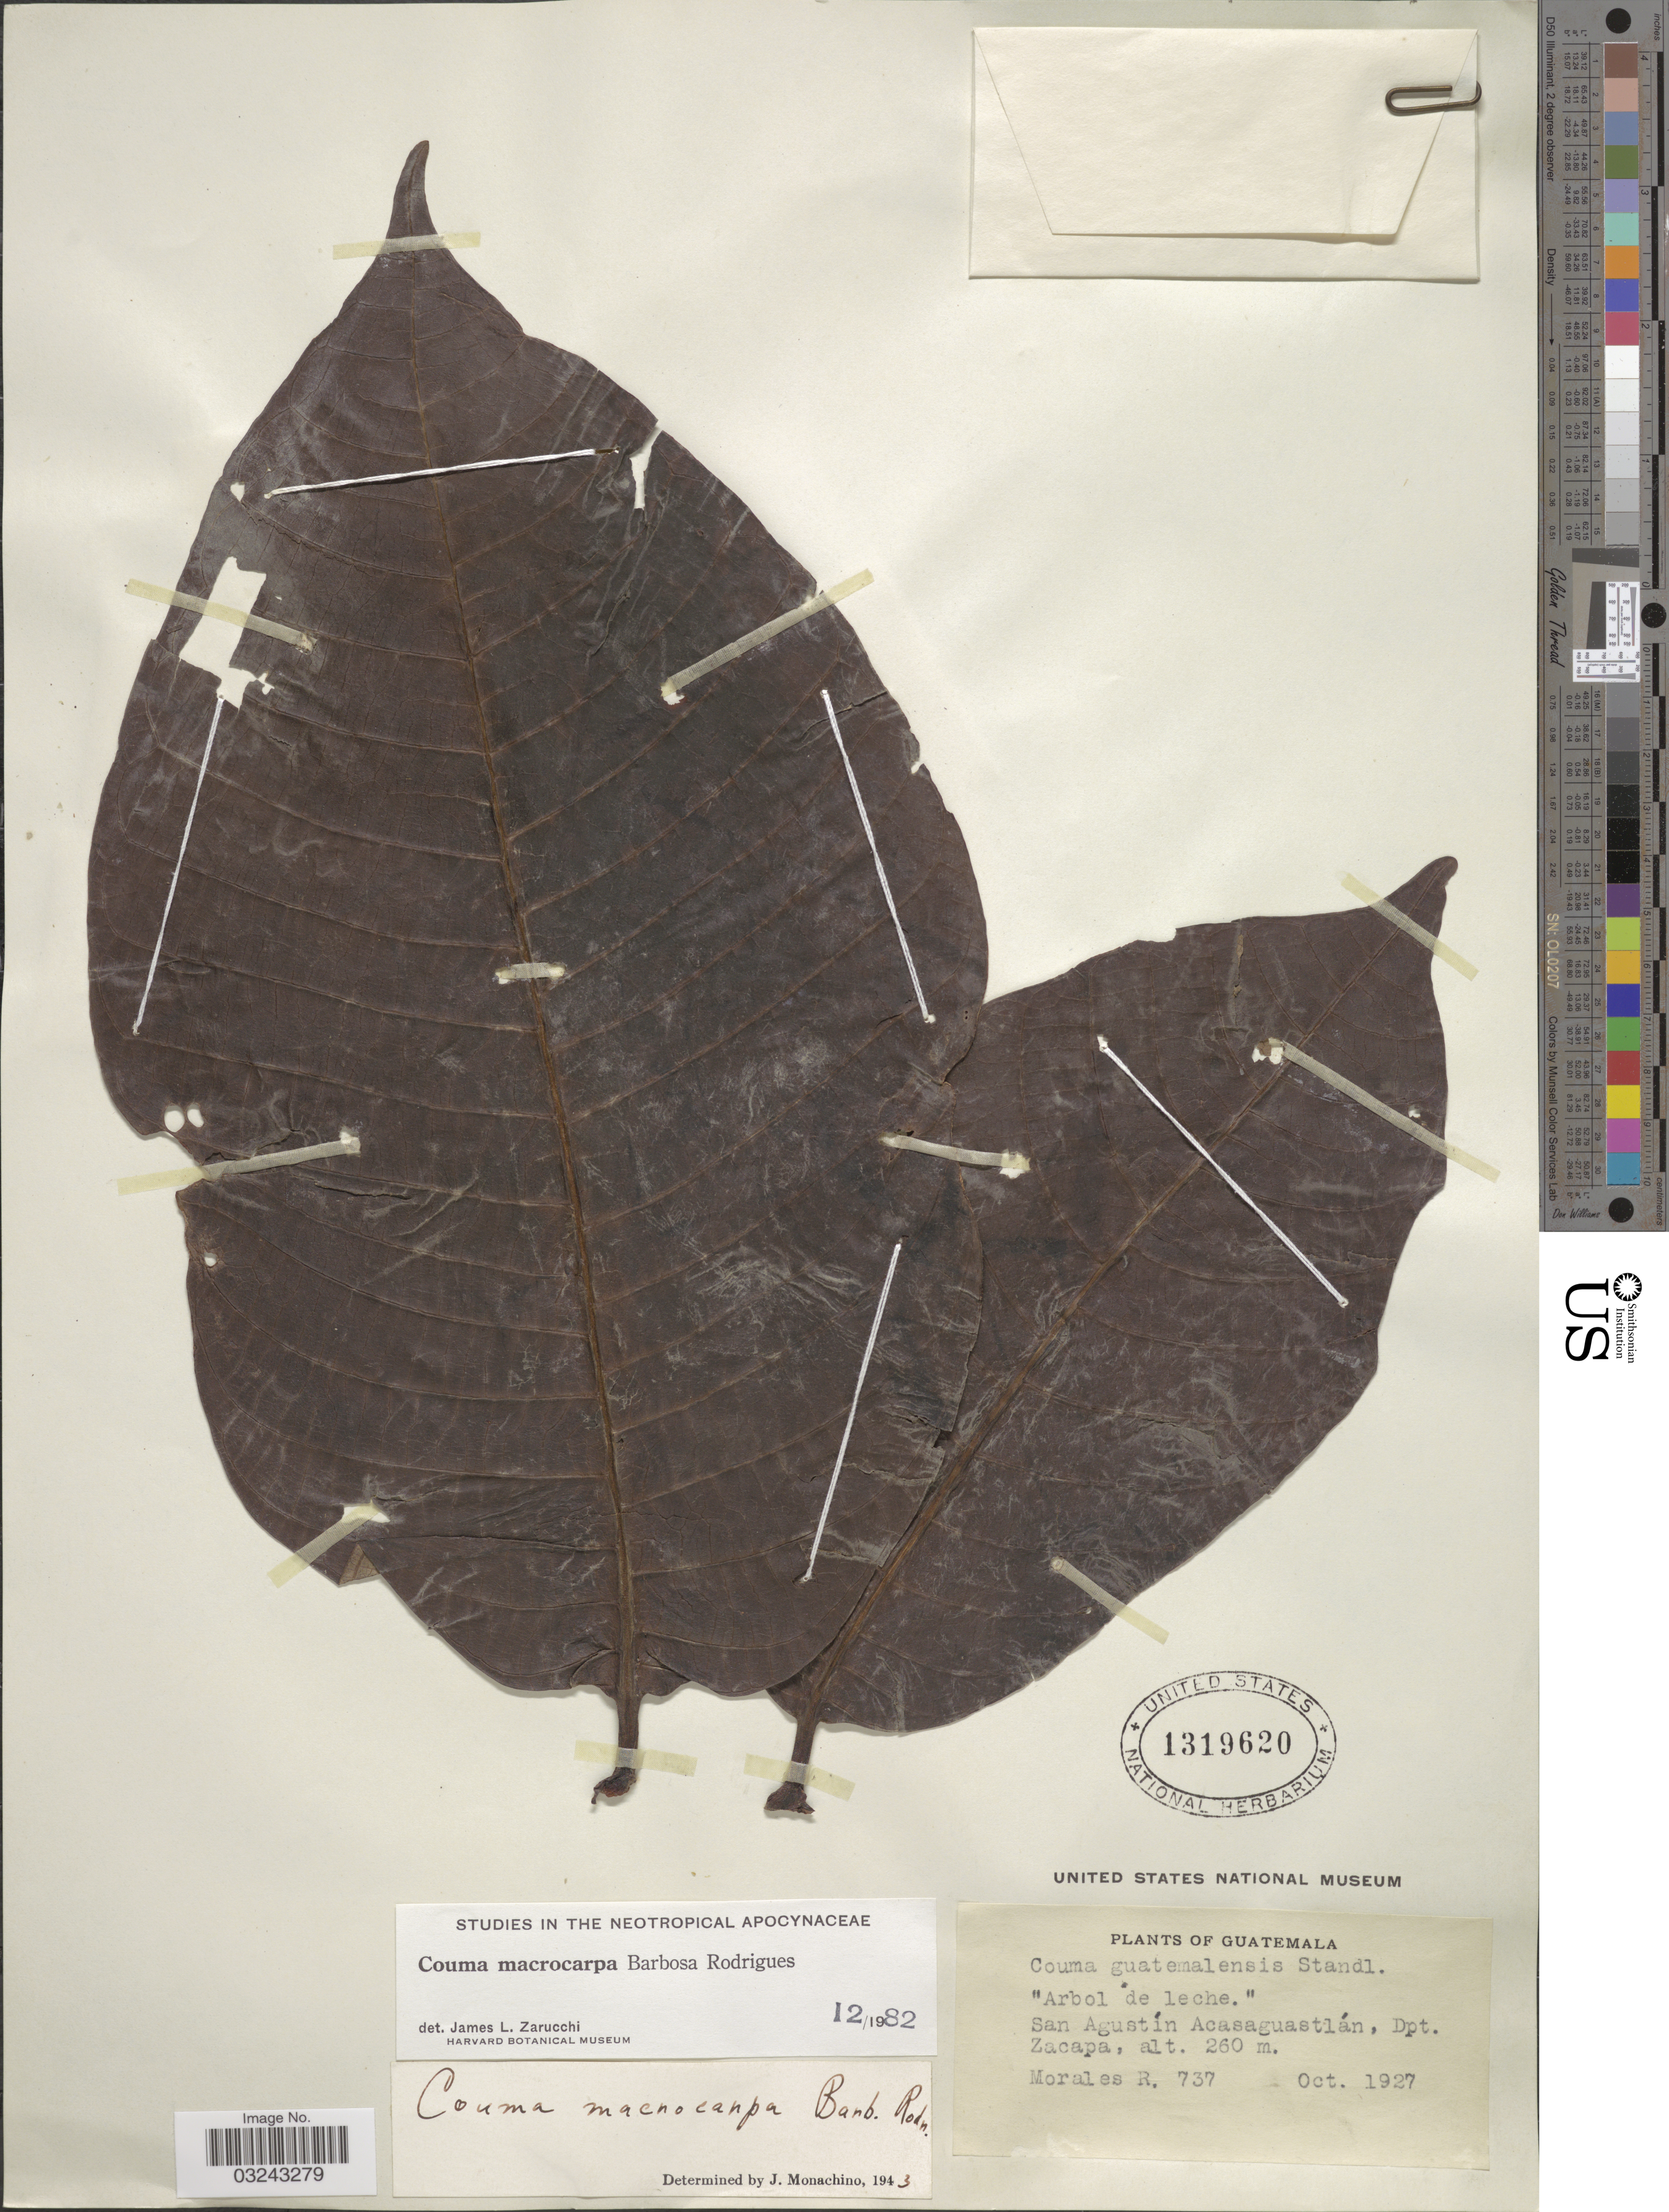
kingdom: Plantae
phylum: Tracheophyta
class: Magnoliopsida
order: Gentianales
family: Apocynaceae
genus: Couma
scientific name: Couma macrocarpa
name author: Barb. Rodr.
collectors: R. Morales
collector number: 737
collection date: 1927-10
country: Guatemala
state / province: Zacapa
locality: San Agustín Acasaguastlán, Dpt. Zacapa.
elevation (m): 260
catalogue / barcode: US 1319620